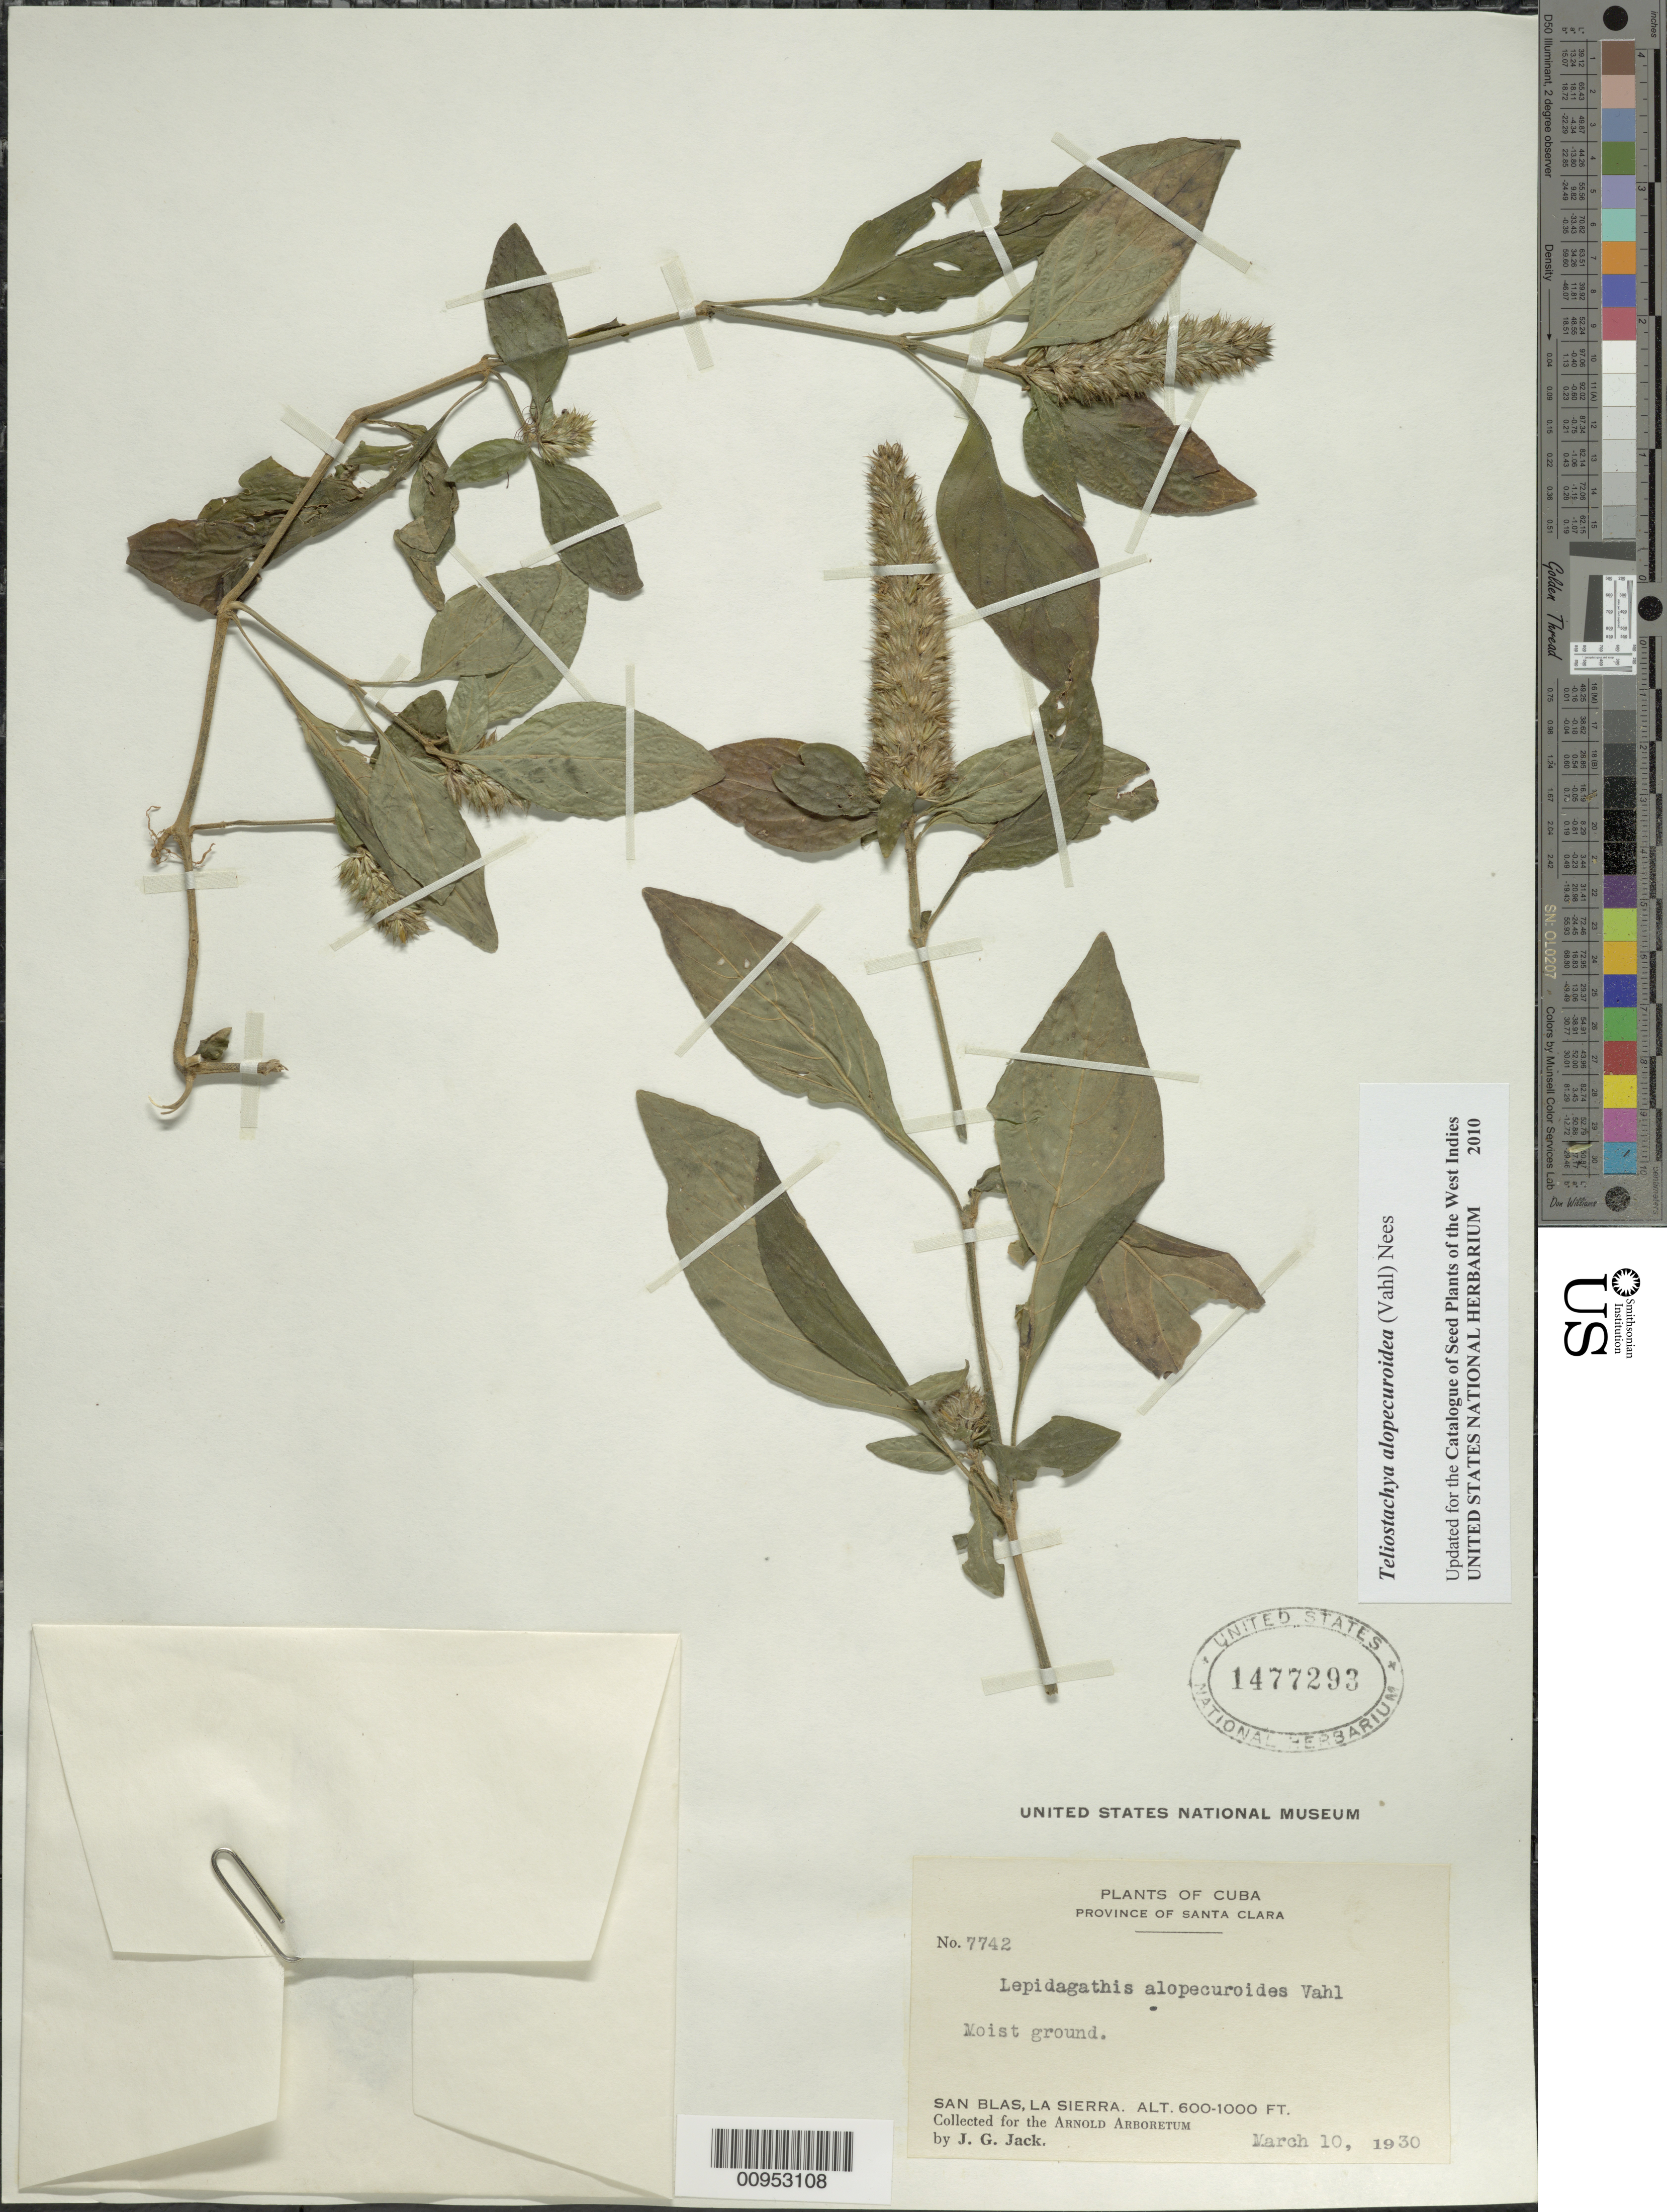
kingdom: Plantae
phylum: Tracheophyta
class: Magnoliopsida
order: Lamiales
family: Acanthaceae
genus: Teliostachya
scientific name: Teliostachya alopecuroidea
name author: (Vahl) Nees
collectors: J. G. Jack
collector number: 7742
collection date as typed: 10 Mar 1930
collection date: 1930-03-10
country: Cuba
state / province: Santa Clara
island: Cuba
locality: San Blas, La Sierra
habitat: Moist ground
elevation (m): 600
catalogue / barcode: US 1477293